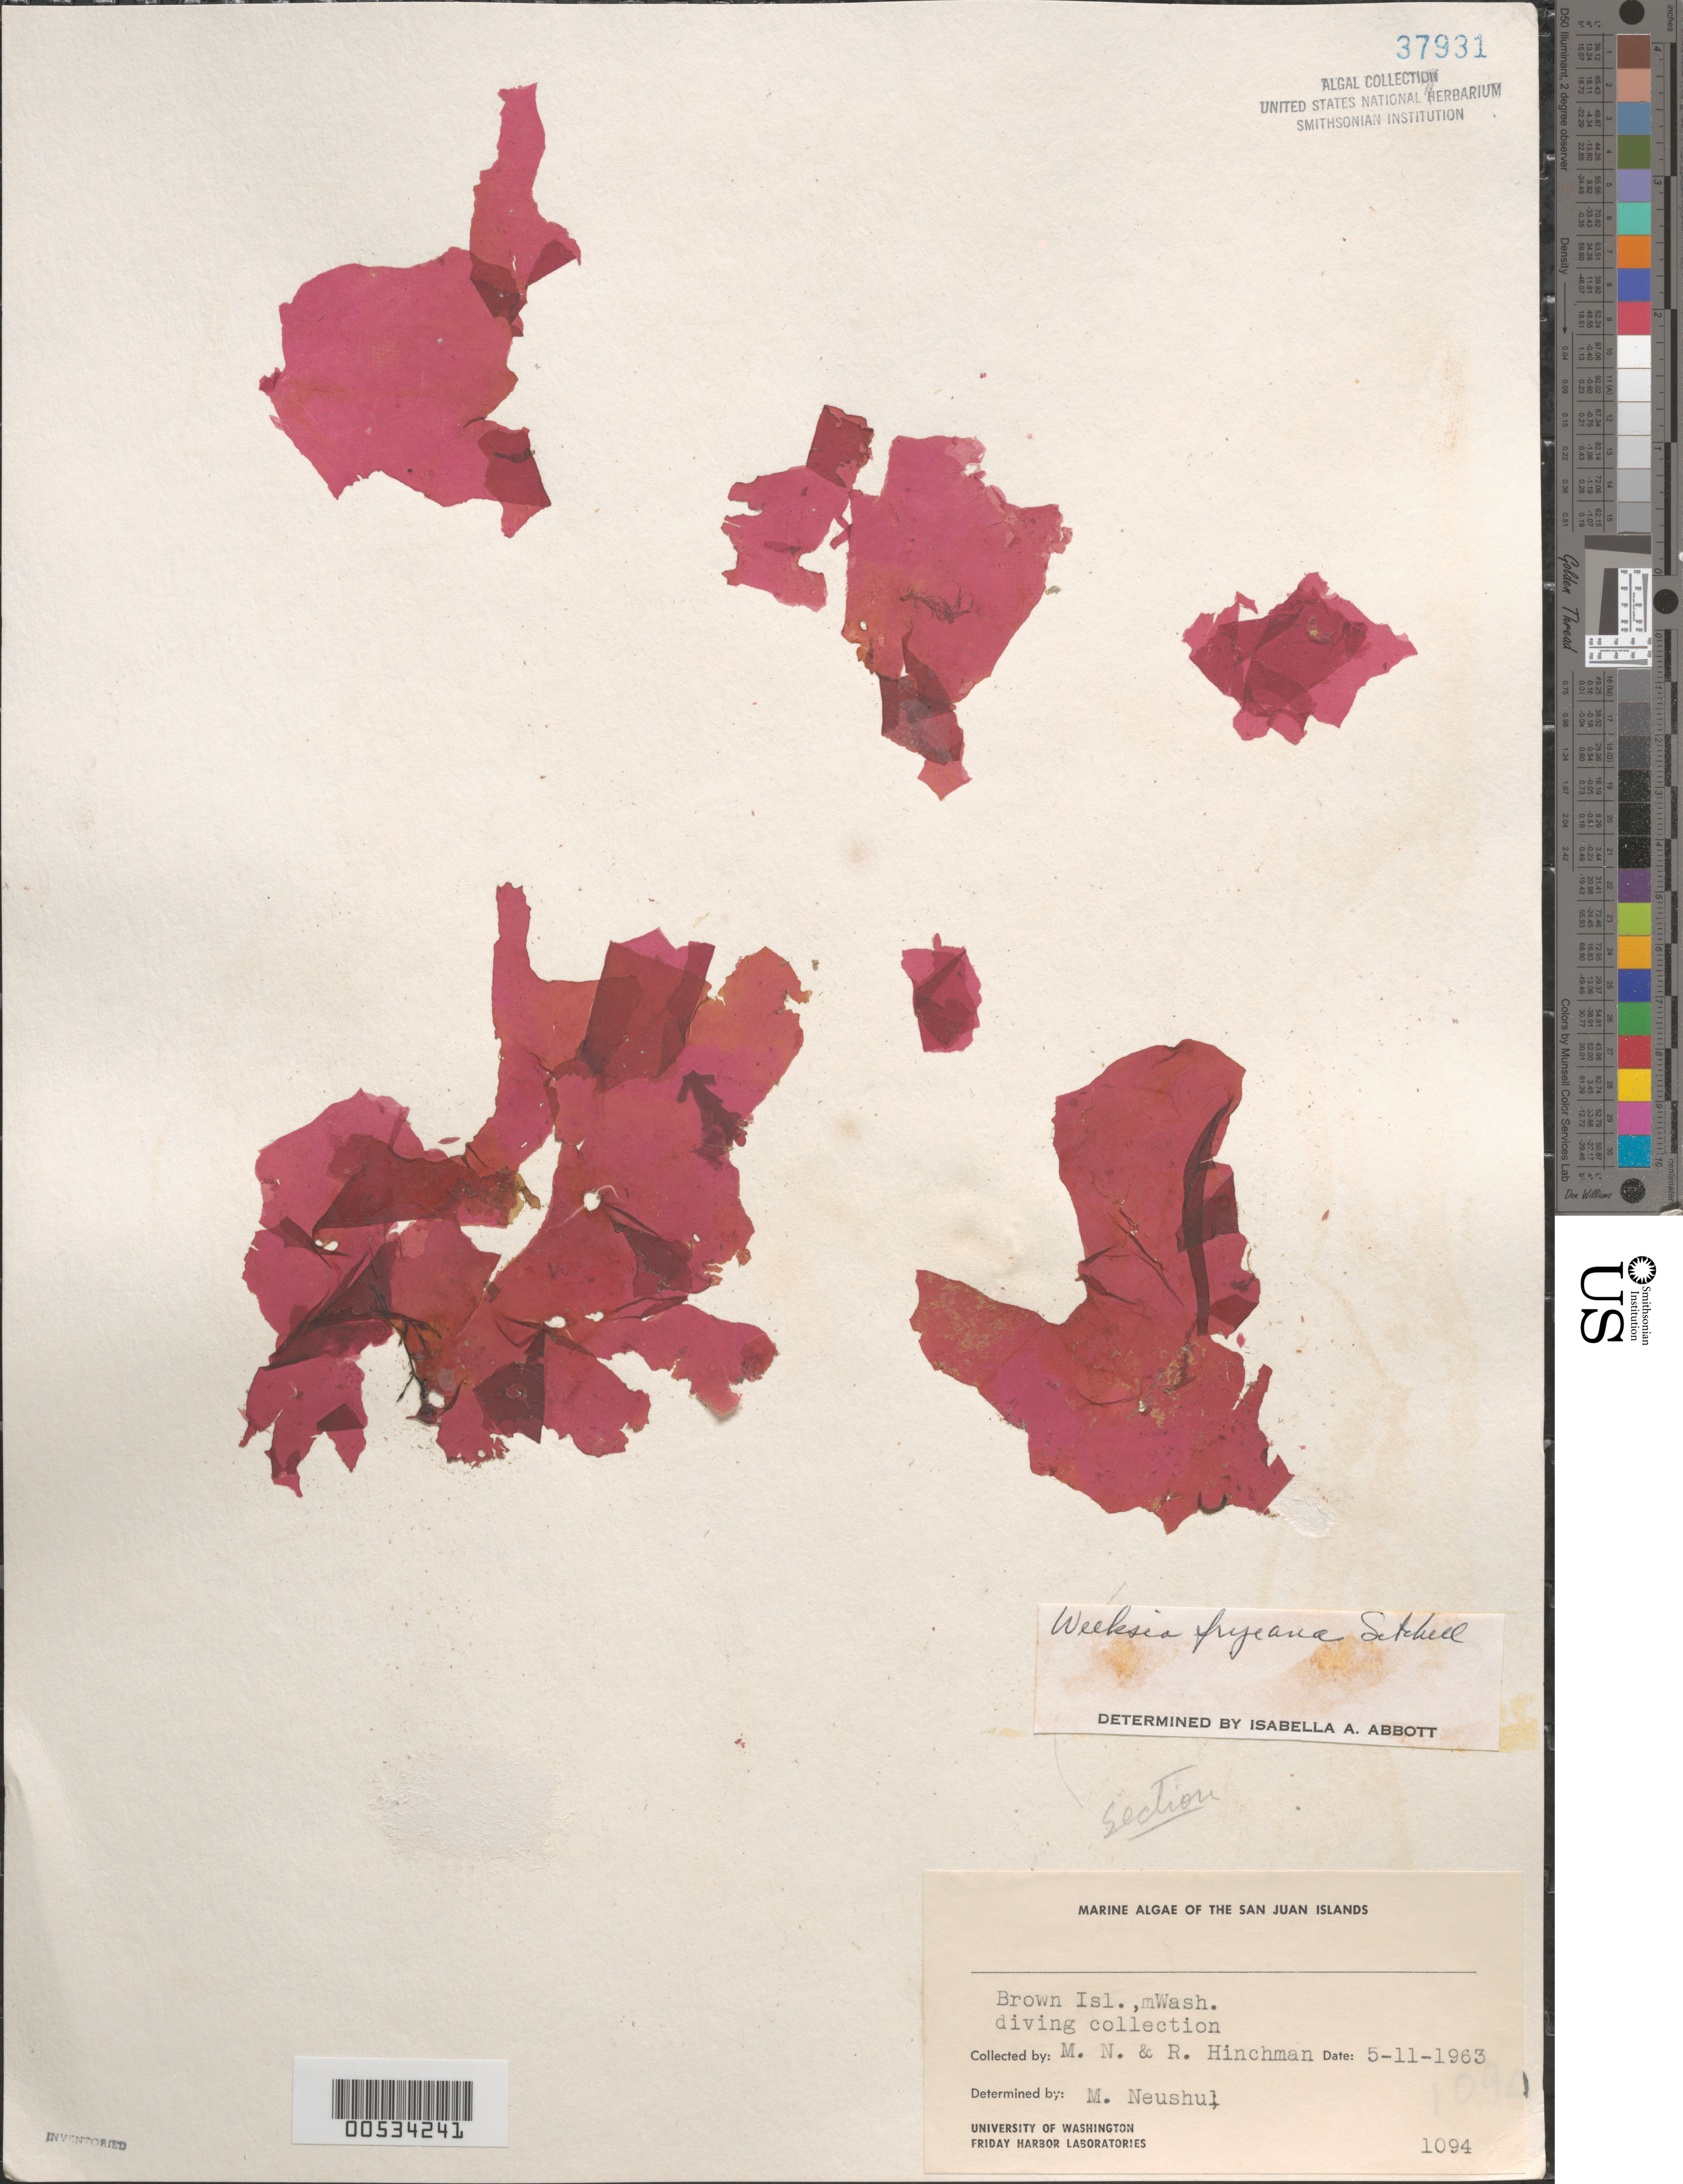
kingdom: Plantae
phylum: Rhodophyta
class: Florideophyceae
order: Gigartinales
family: Dumontiaceae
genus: Weeksia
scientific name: Weeksia coccinea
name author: (Harv.) S.C. Lindstrom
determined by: Algae name updating Project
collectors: M. Neushul & R. Hinchman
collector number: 1094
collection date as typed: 11 May 1963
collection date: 1963-05-11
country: United States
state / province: Washington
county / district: San Juan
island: Brown Island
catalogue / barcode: US 37931